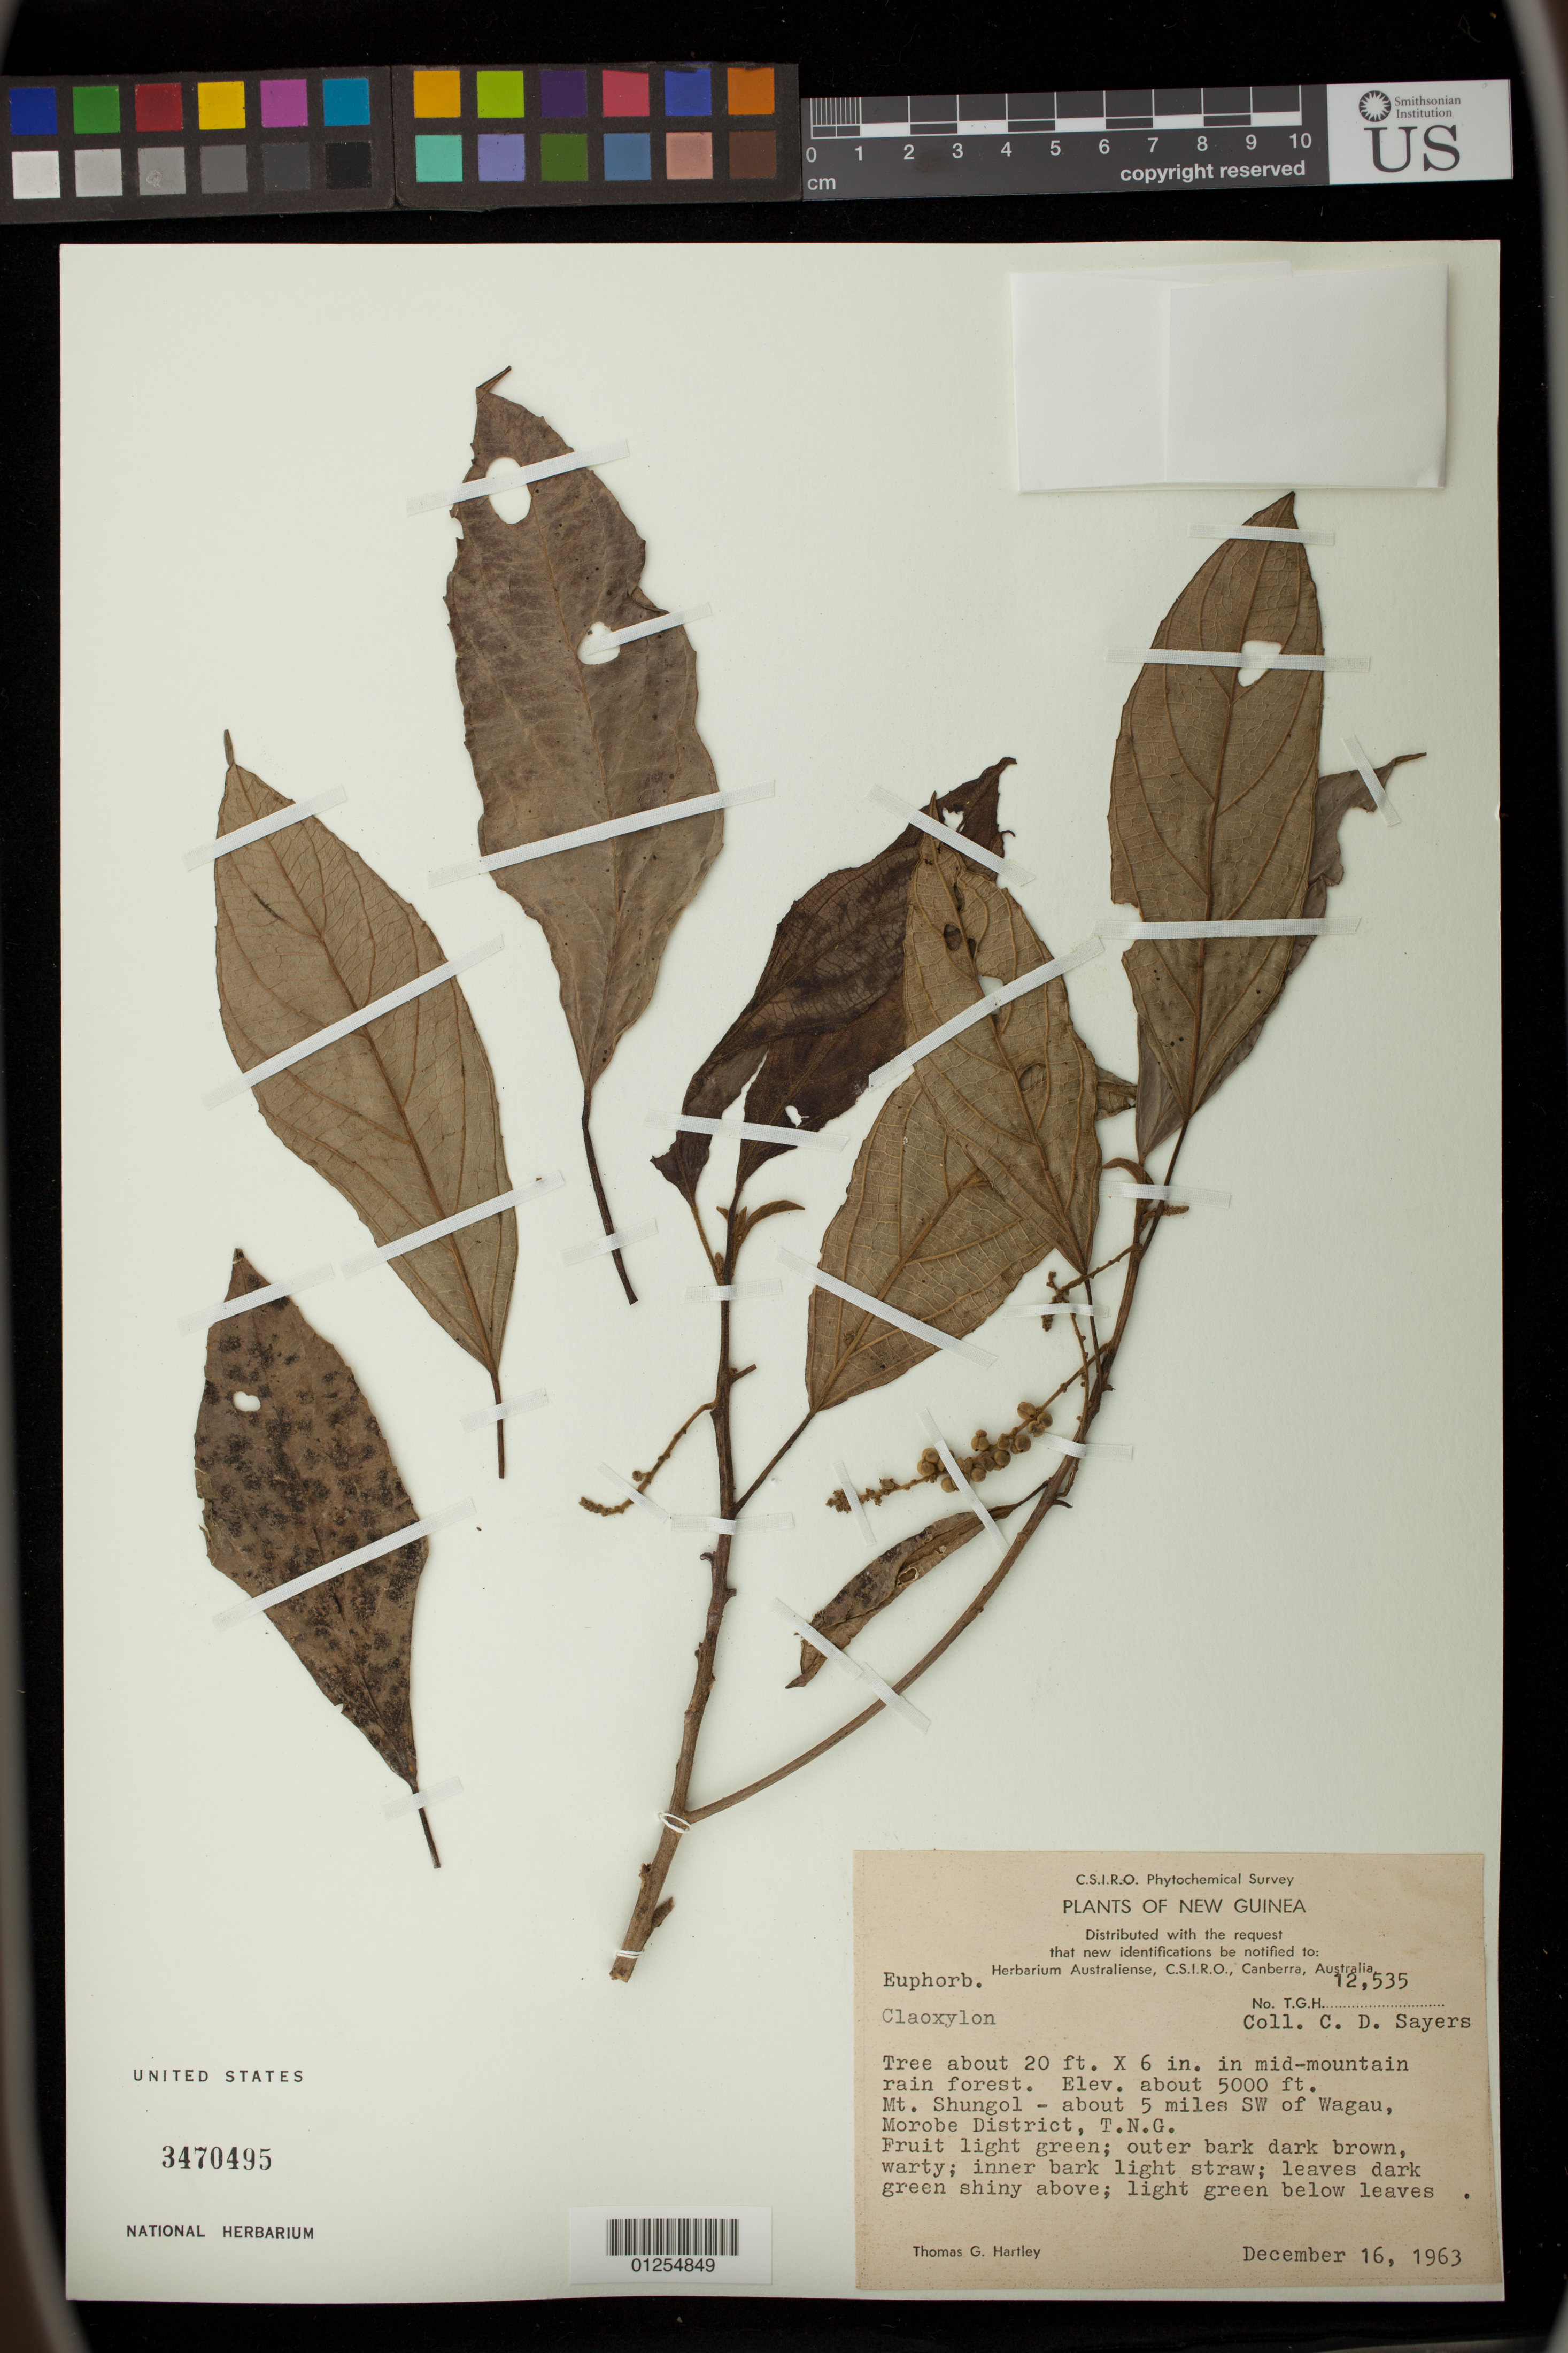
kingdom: Plantae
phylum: Tracheophyta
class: Magnoliopsida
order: Malpighiales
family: Euphorbiaceae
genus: Claoxylon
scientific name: Claoxylon sp.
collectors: C. Sayers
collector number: TGH12535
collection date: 1963-12-16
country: Papua New Guinea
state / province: Morobe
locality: Mt. Shungol - about 5 miles SW of Wagau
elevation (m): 1524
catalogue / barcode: US 3470495